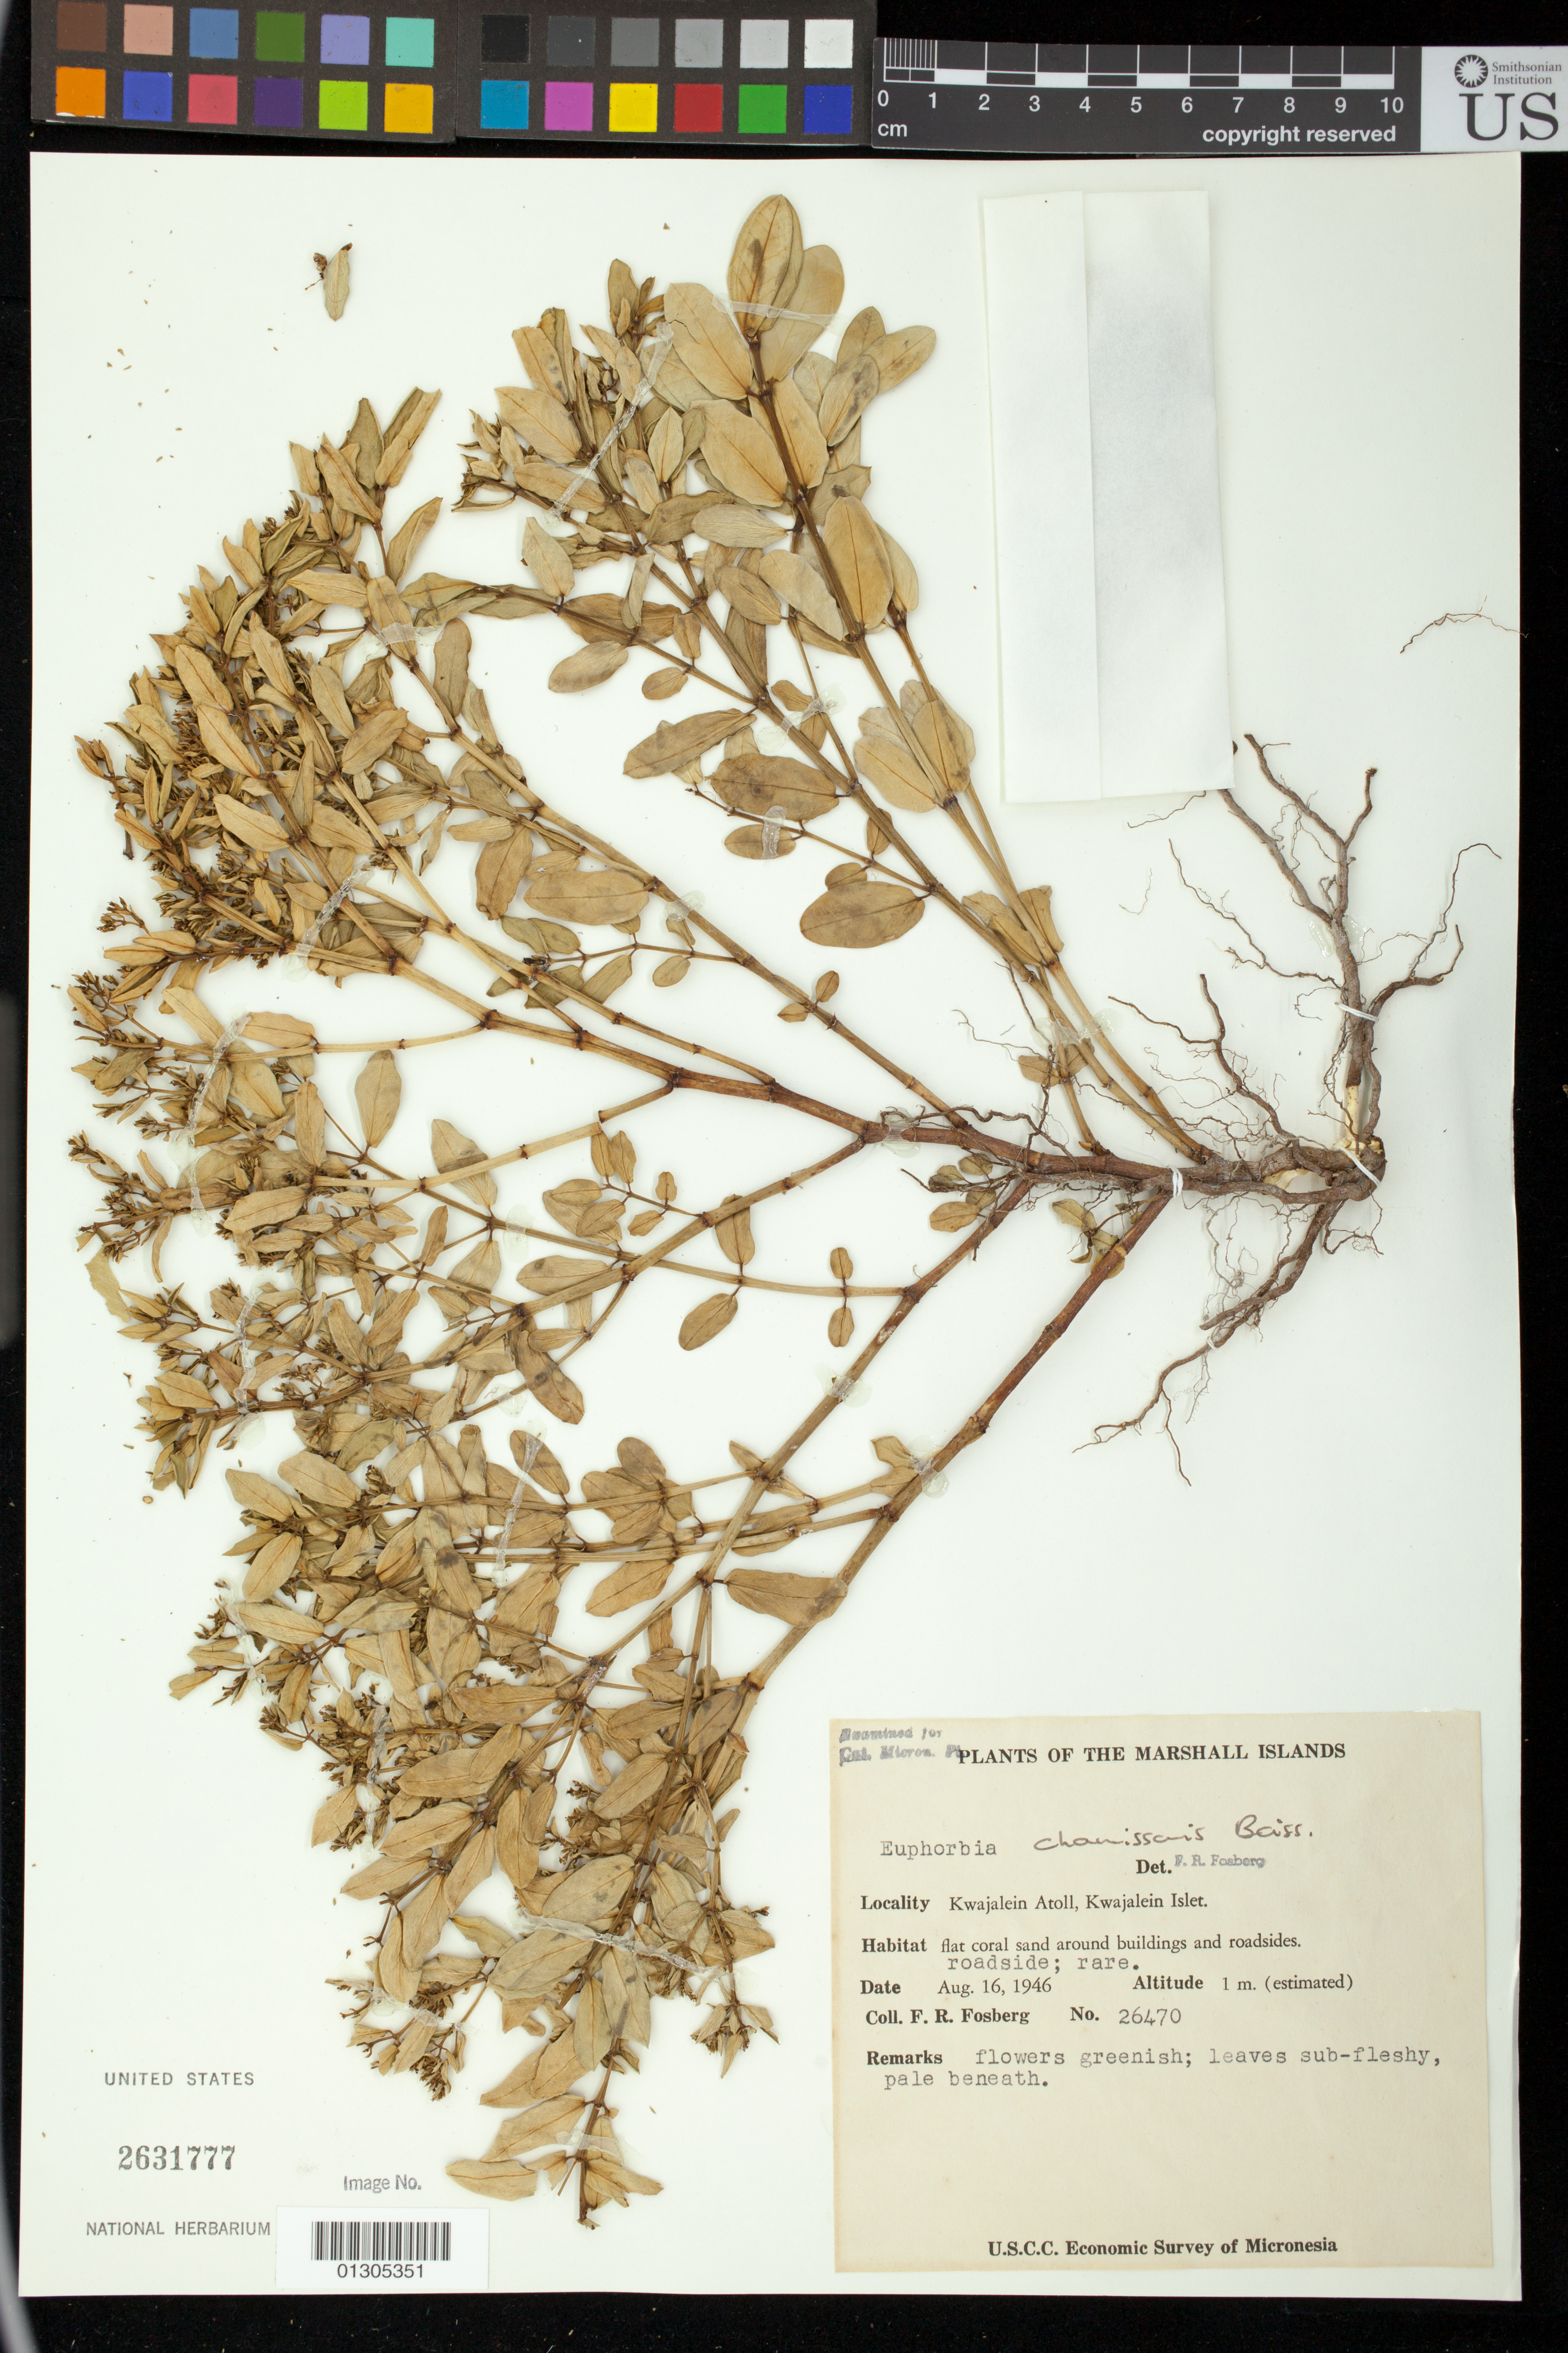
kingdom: Plantae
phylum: Tracheophyta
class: Magnoliopsida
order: Malpighiales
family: Euphorbiaceae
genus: Euphorbia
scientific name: Euphorbia chamissonis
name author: (Klotzsch ex Klotzsch & Garcke) Boiss.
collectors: F. R. Fosberg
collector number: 26470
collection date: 1946-08-16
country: Marshall Islands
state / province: Kwajalein Atoll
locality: Kwajalein Islet.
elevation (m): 1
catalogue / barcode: US 2631777